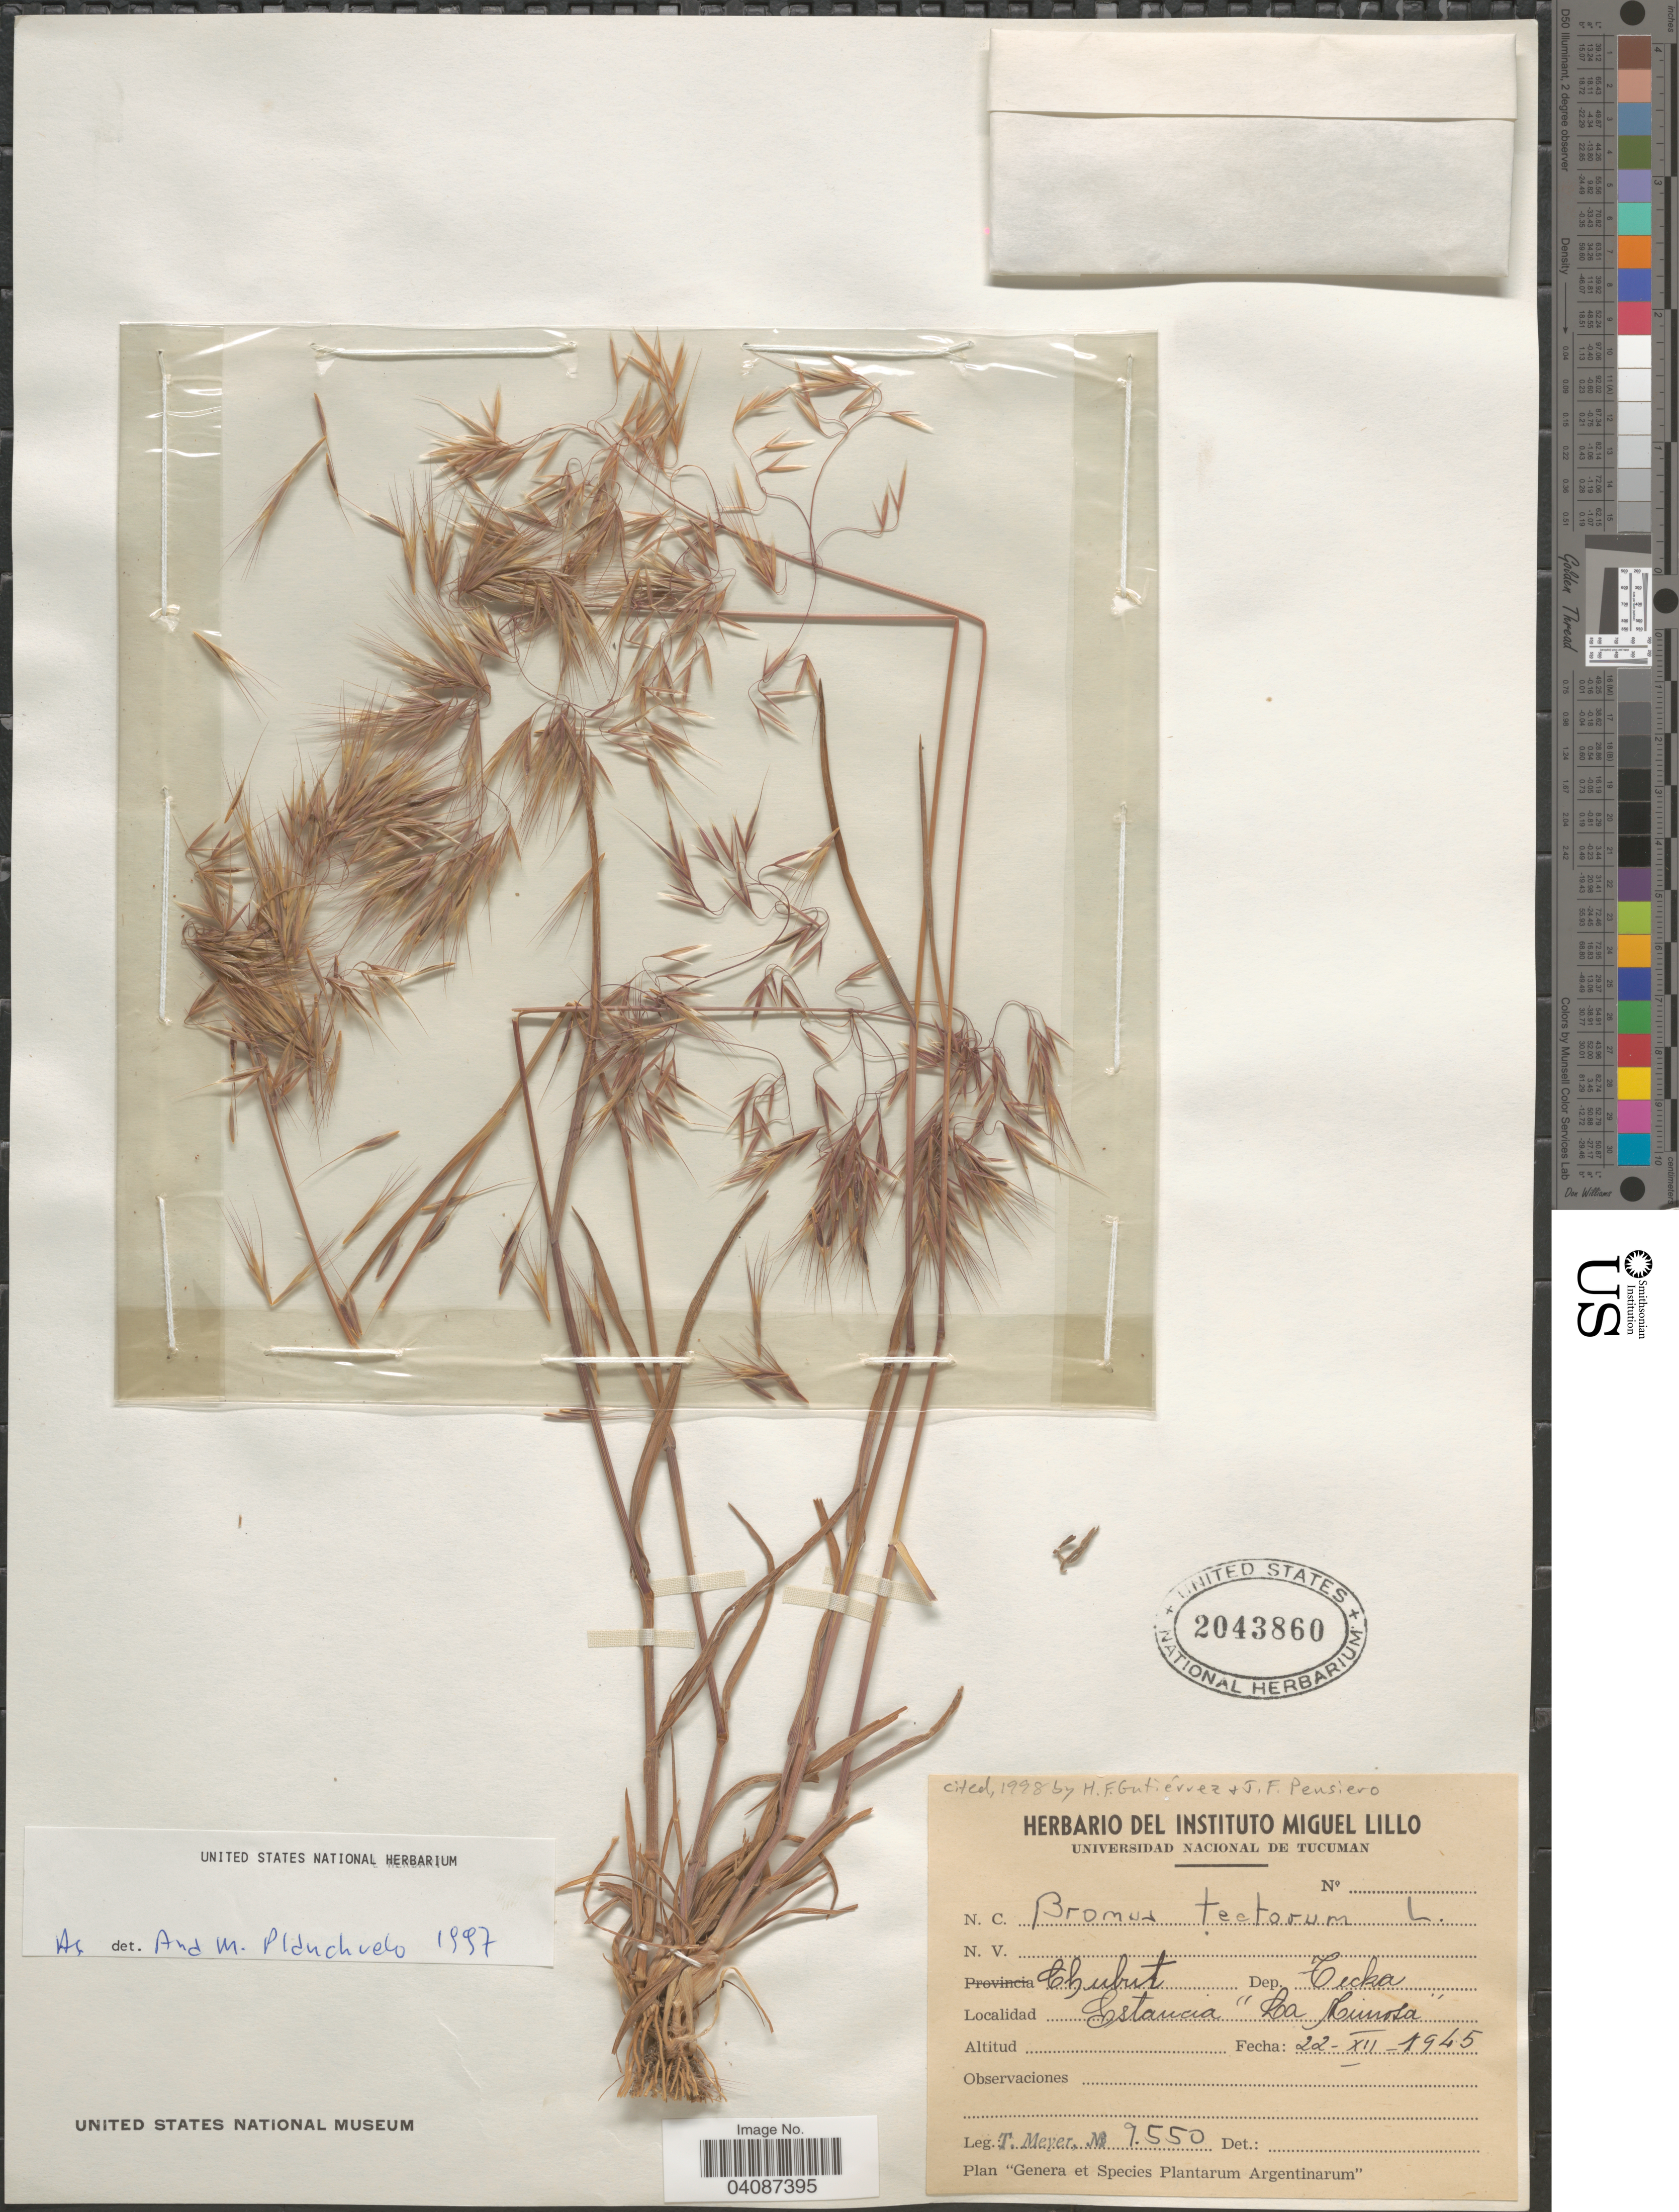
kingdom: Plantae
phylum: Tracheophyta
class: Liliopsida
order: Poales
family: Poaceae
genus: Bromus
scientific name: Bromus tectorum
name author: L.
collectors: T. Meyer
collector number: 9550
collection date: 1945-12-22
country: Argentina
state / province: Chubut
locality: Dep. Tecka. Estancia "La Mimosa."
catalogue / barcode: US 2043860